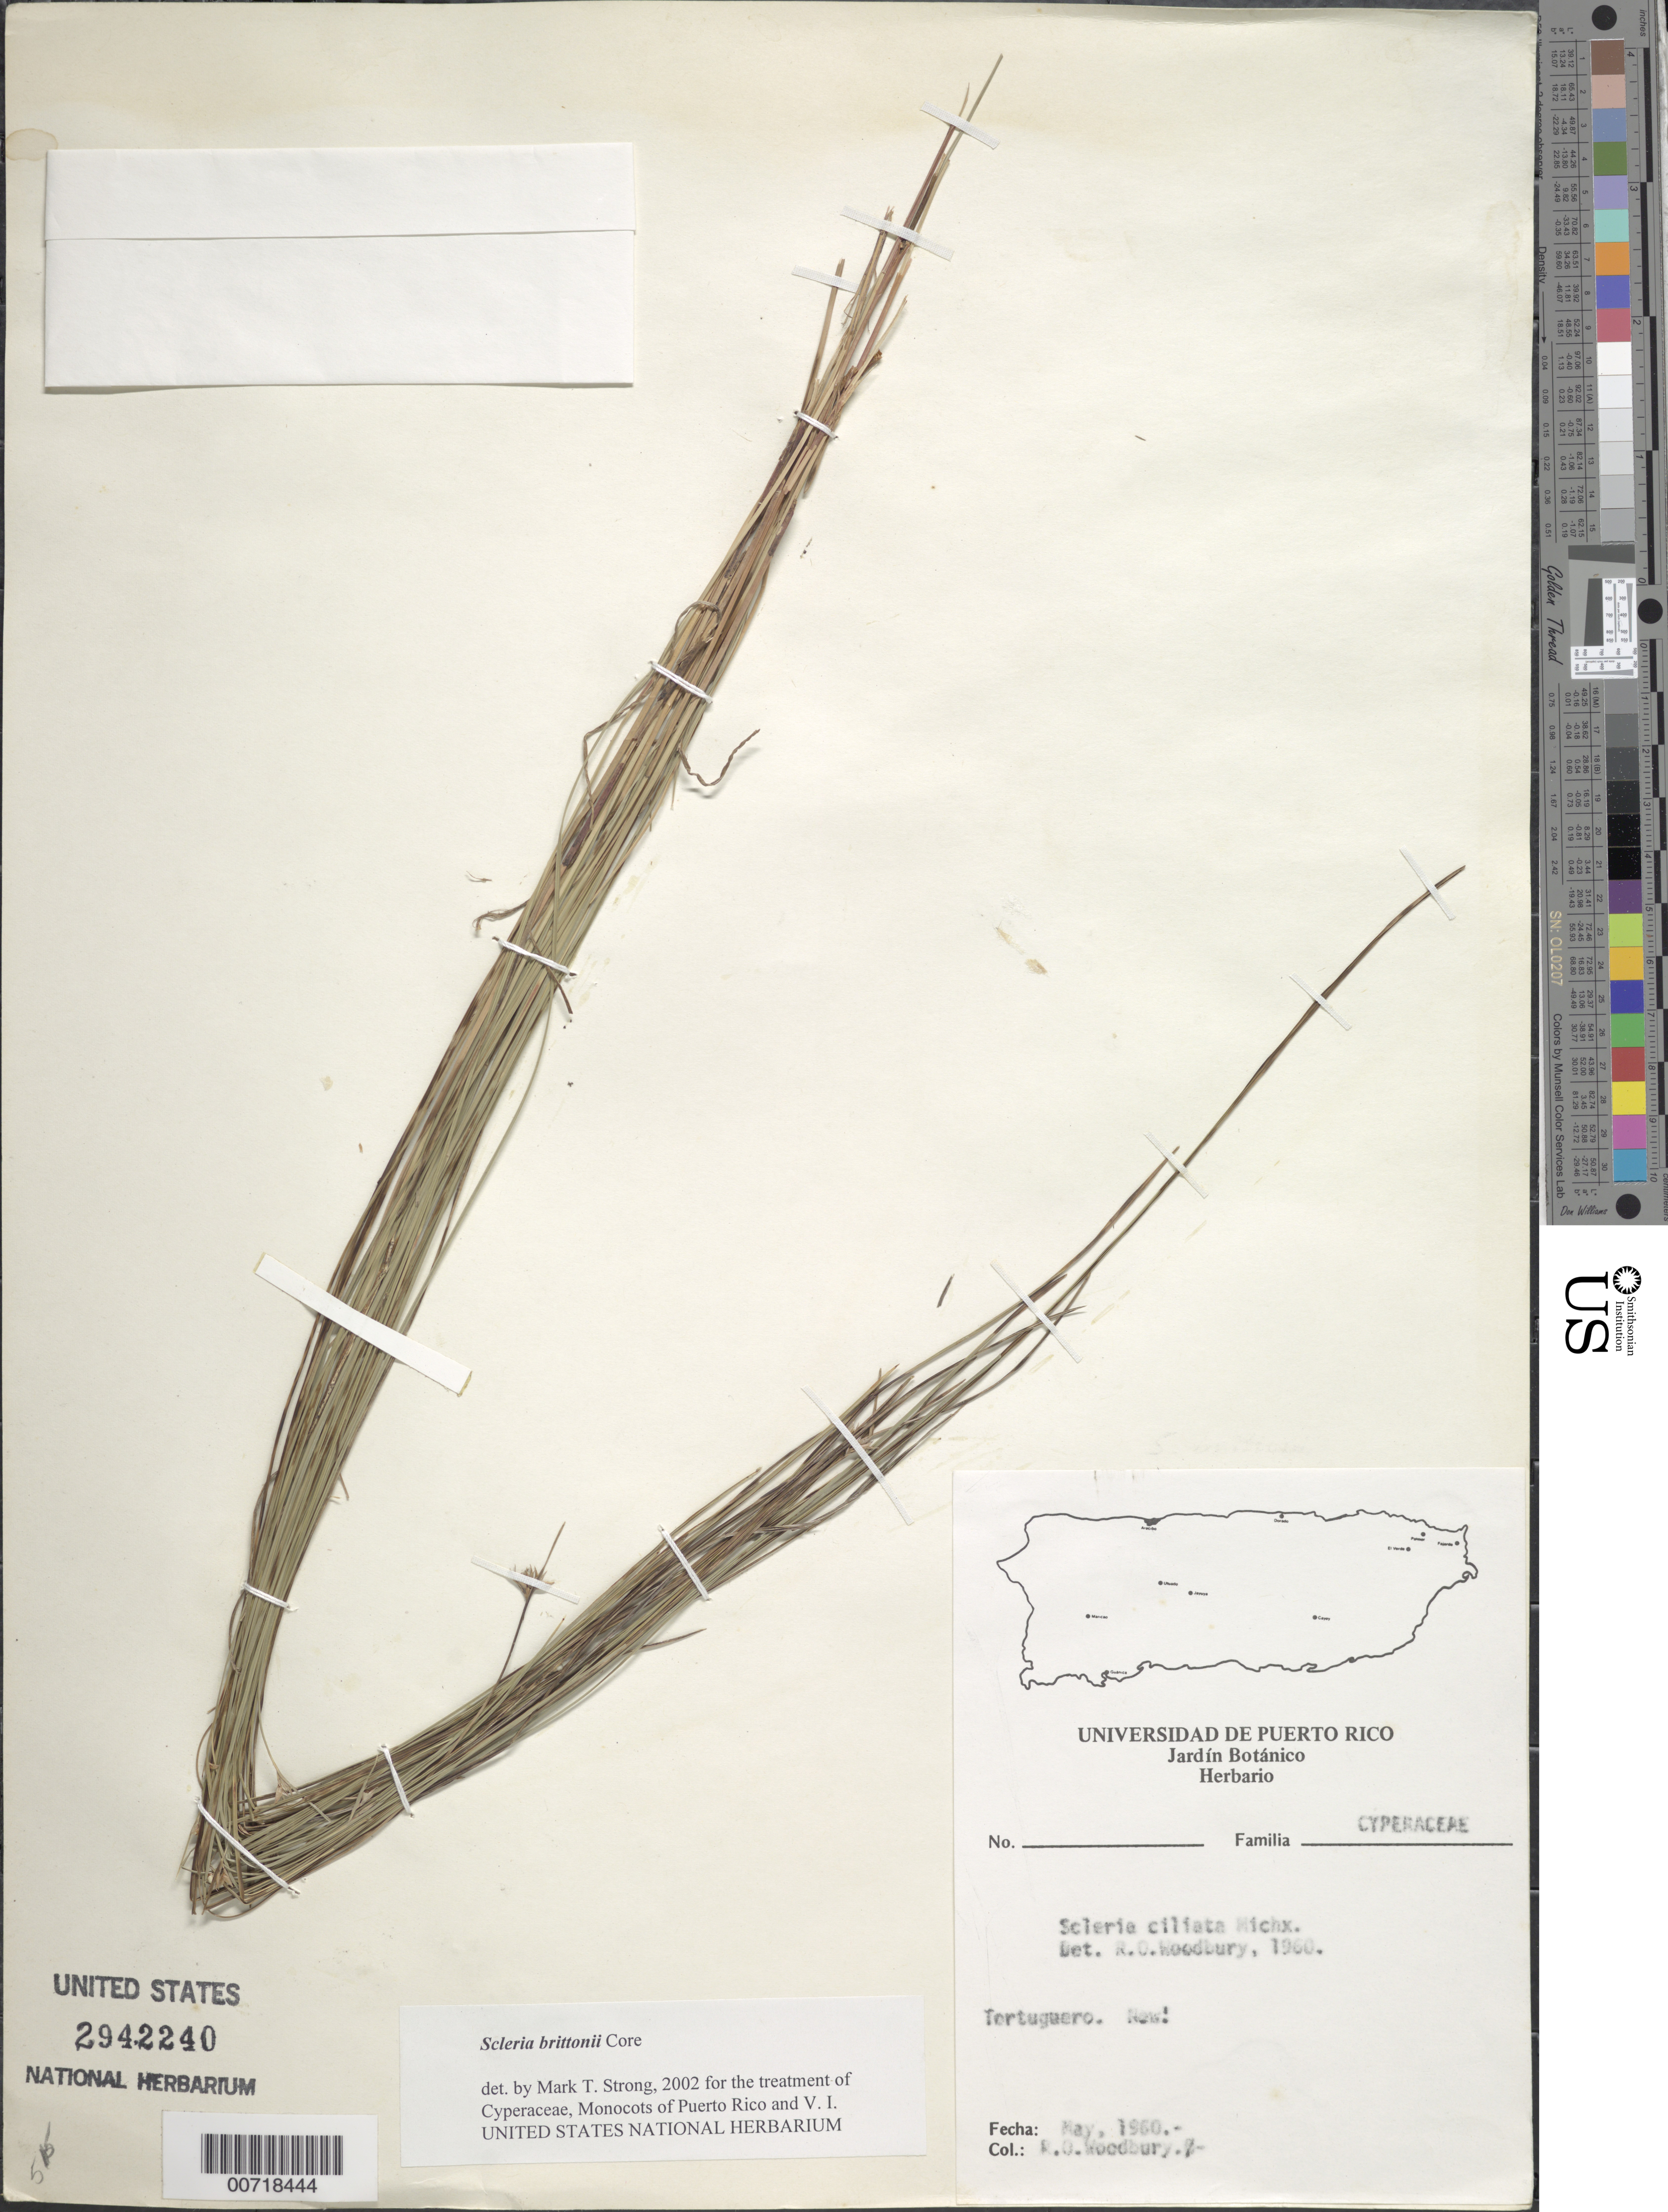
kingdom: Plantae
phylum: Tracheophyta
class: Liliopsida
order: Poales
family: Cyperaceae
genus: Scleria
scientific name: Scleria brittonii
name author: Core ex Small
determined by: Strong, M. T., (US), Smithsonian Institution - National Museum of Natural History (UNITED STATES)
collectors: R. O. Woodbury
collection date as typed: May 1960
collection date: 1960-05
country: Puerto Rico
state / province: Manatí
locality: Laguna Tortuguero.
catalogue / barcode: US 2942240